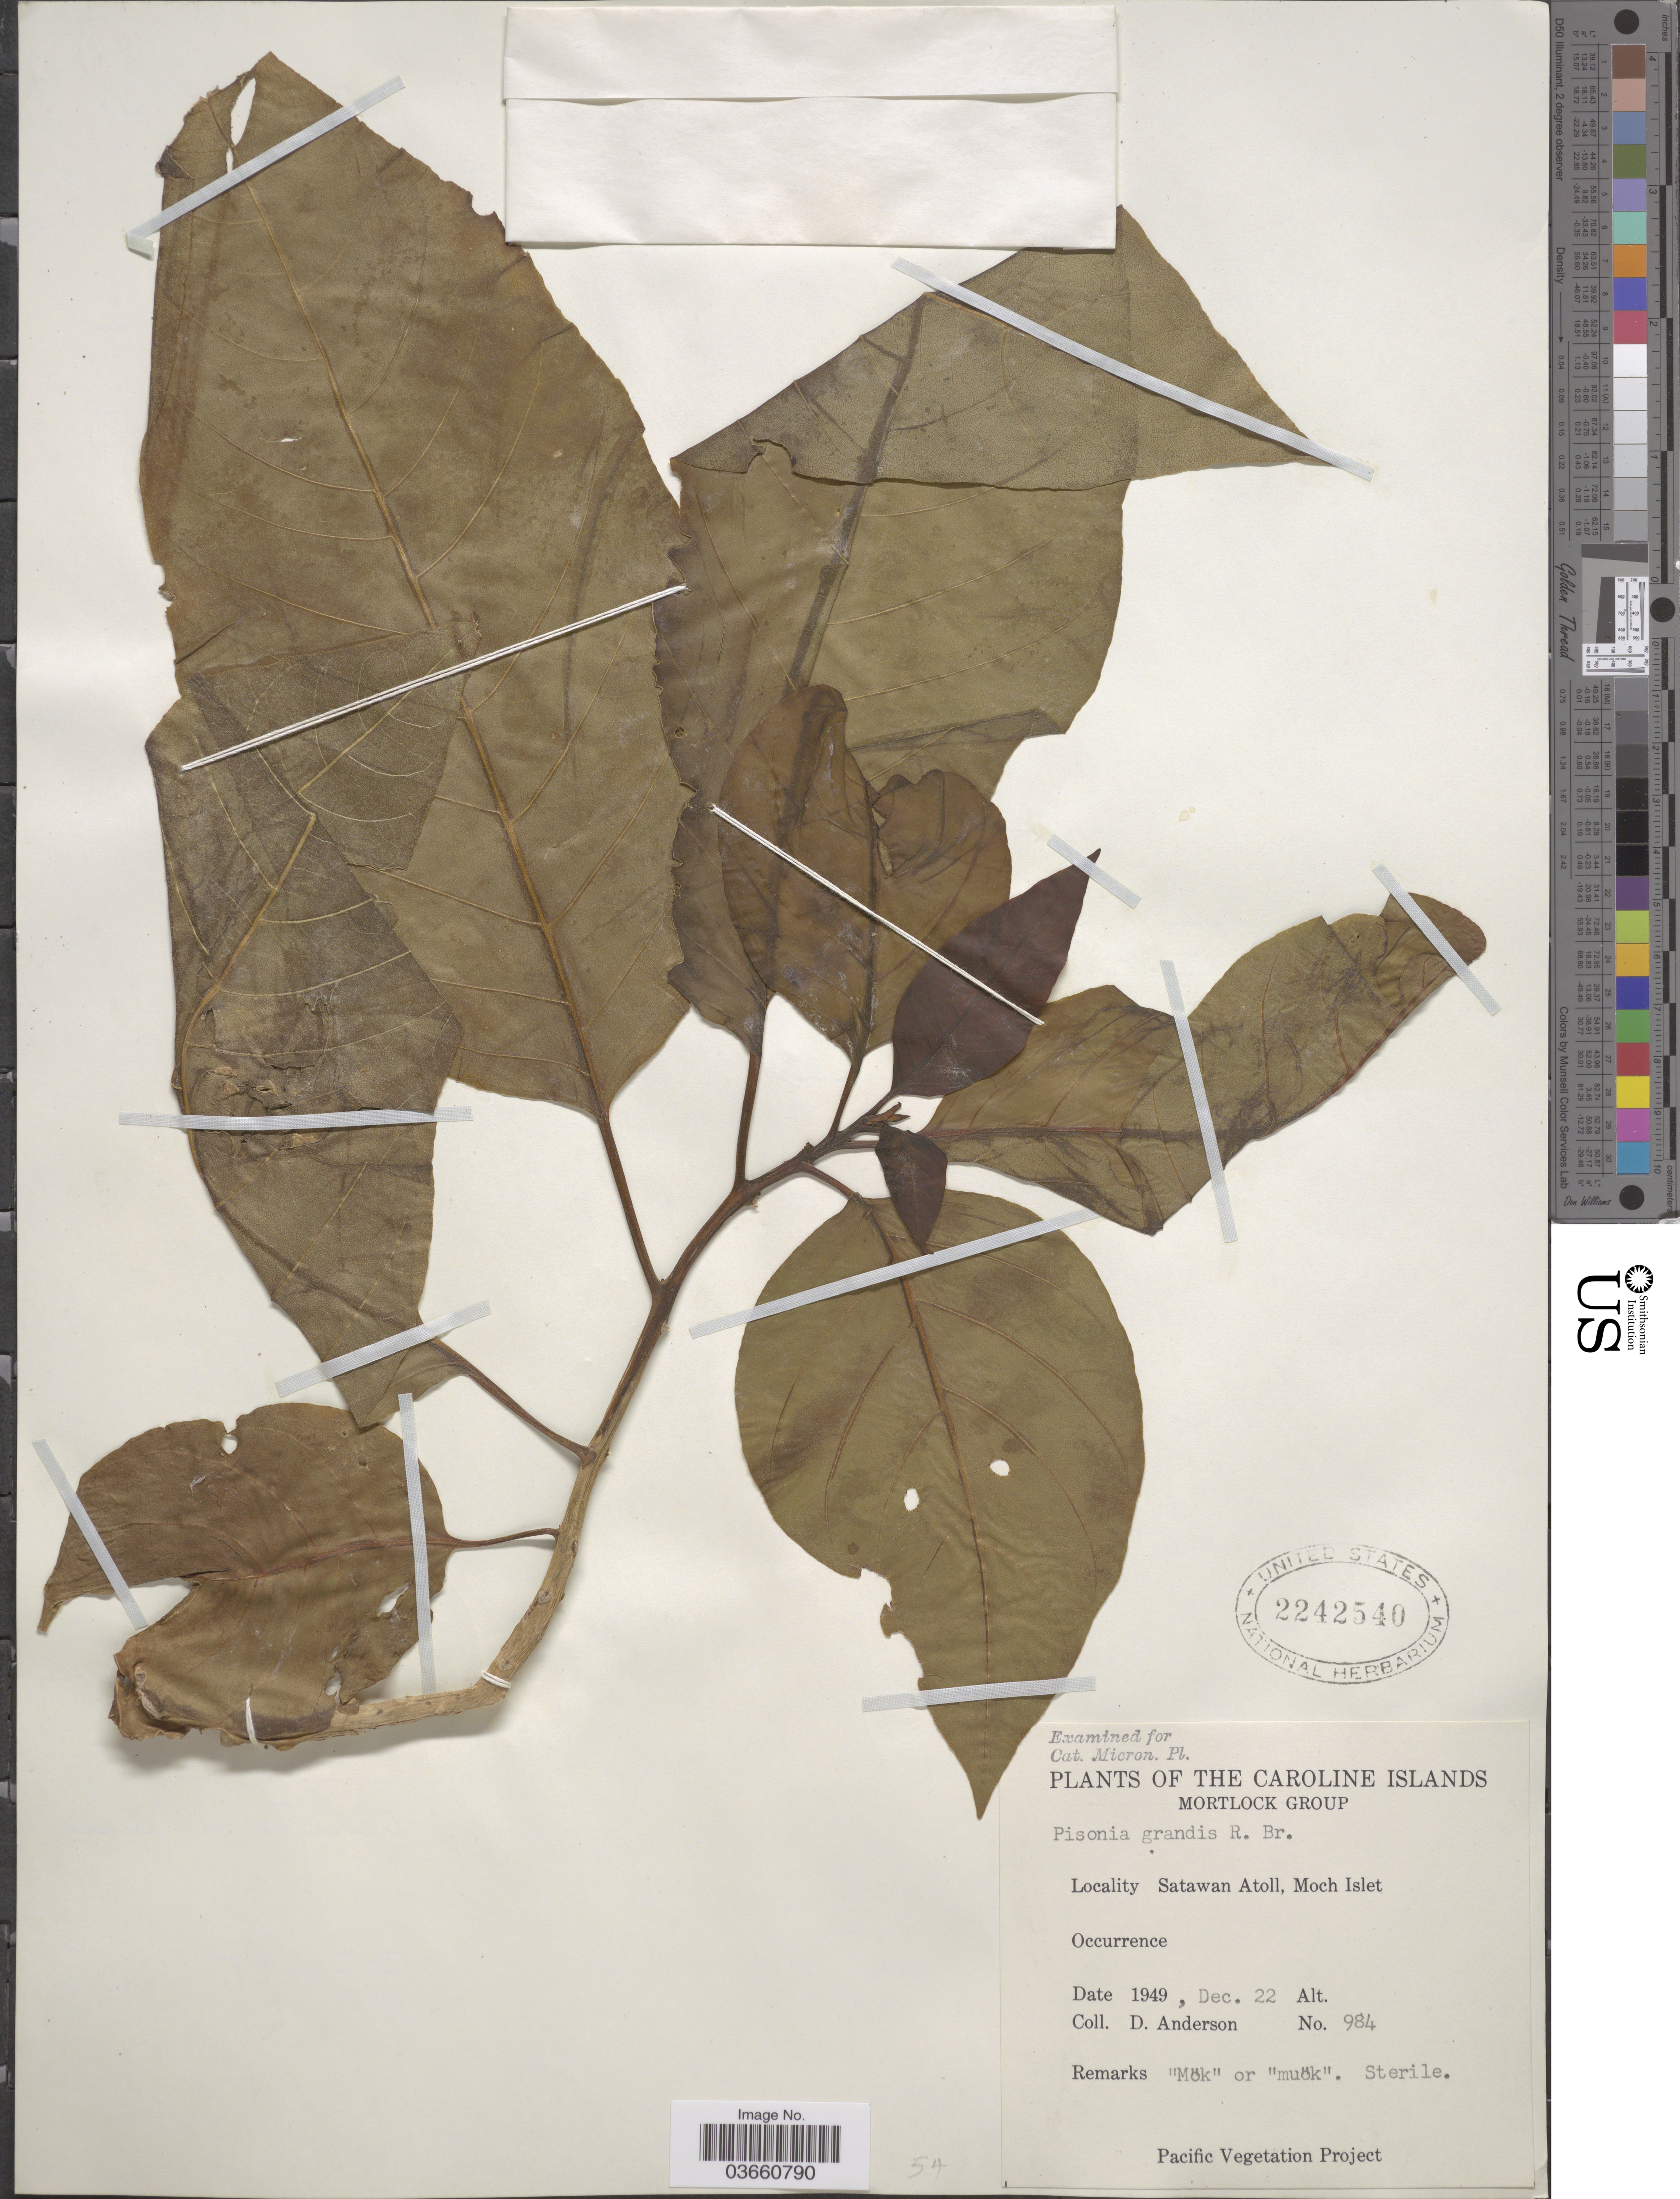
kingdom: Plantae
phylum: Tracheophyta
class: Magnoliopsida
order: Caryophyllales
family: Nyctaginaceae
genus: Pisonia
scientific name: Pisonia grandis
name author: R. Br.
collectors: D. Anderson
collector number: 984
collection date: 1949-12-22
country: Micronesia, Federated States of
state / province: Truk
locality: The Caroline Islands. Mortlock Group. Satawan Atoll, Moch Islet.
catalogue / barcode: US 2242540